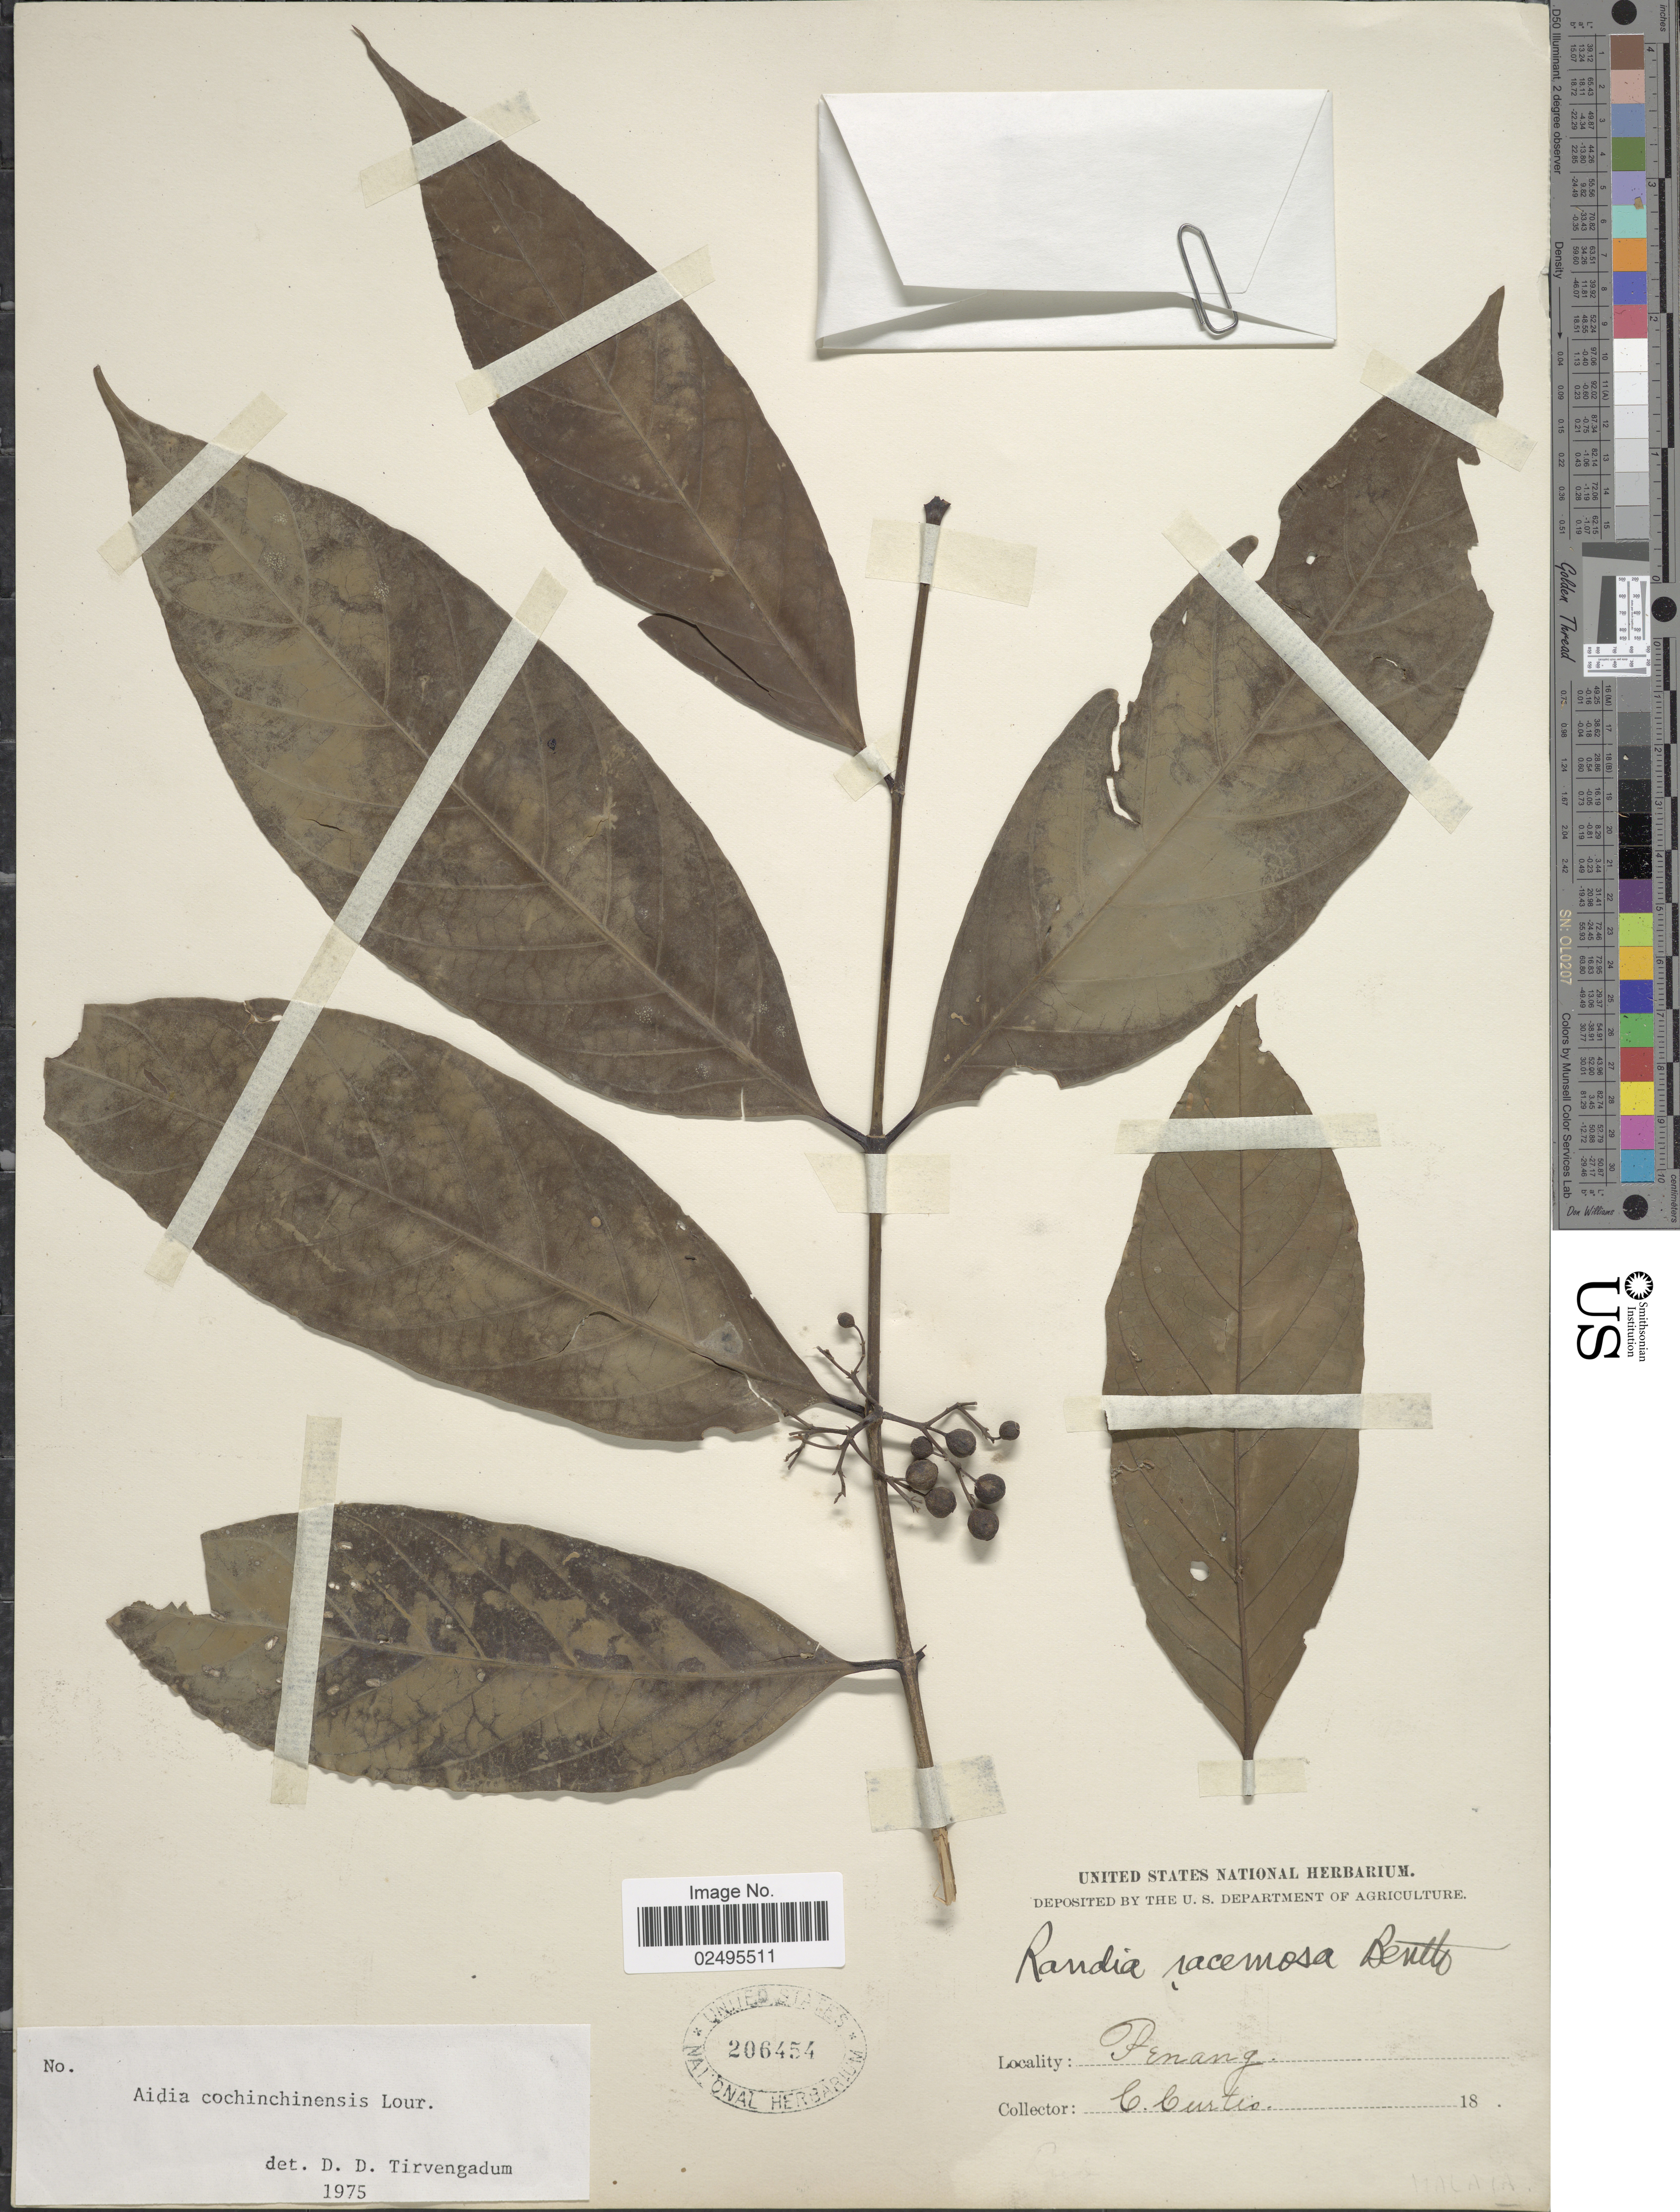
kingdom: Plantae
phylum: Tracheophyta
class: Magnoliopsida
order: Gentianales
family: Rubiaceae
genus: Aidia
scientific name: Aidia densiflora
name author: (Wall.) Masam.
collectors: C. Curtis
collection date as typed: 18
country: Malaysia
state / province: Pinang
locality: Penang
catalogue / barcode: US 206454